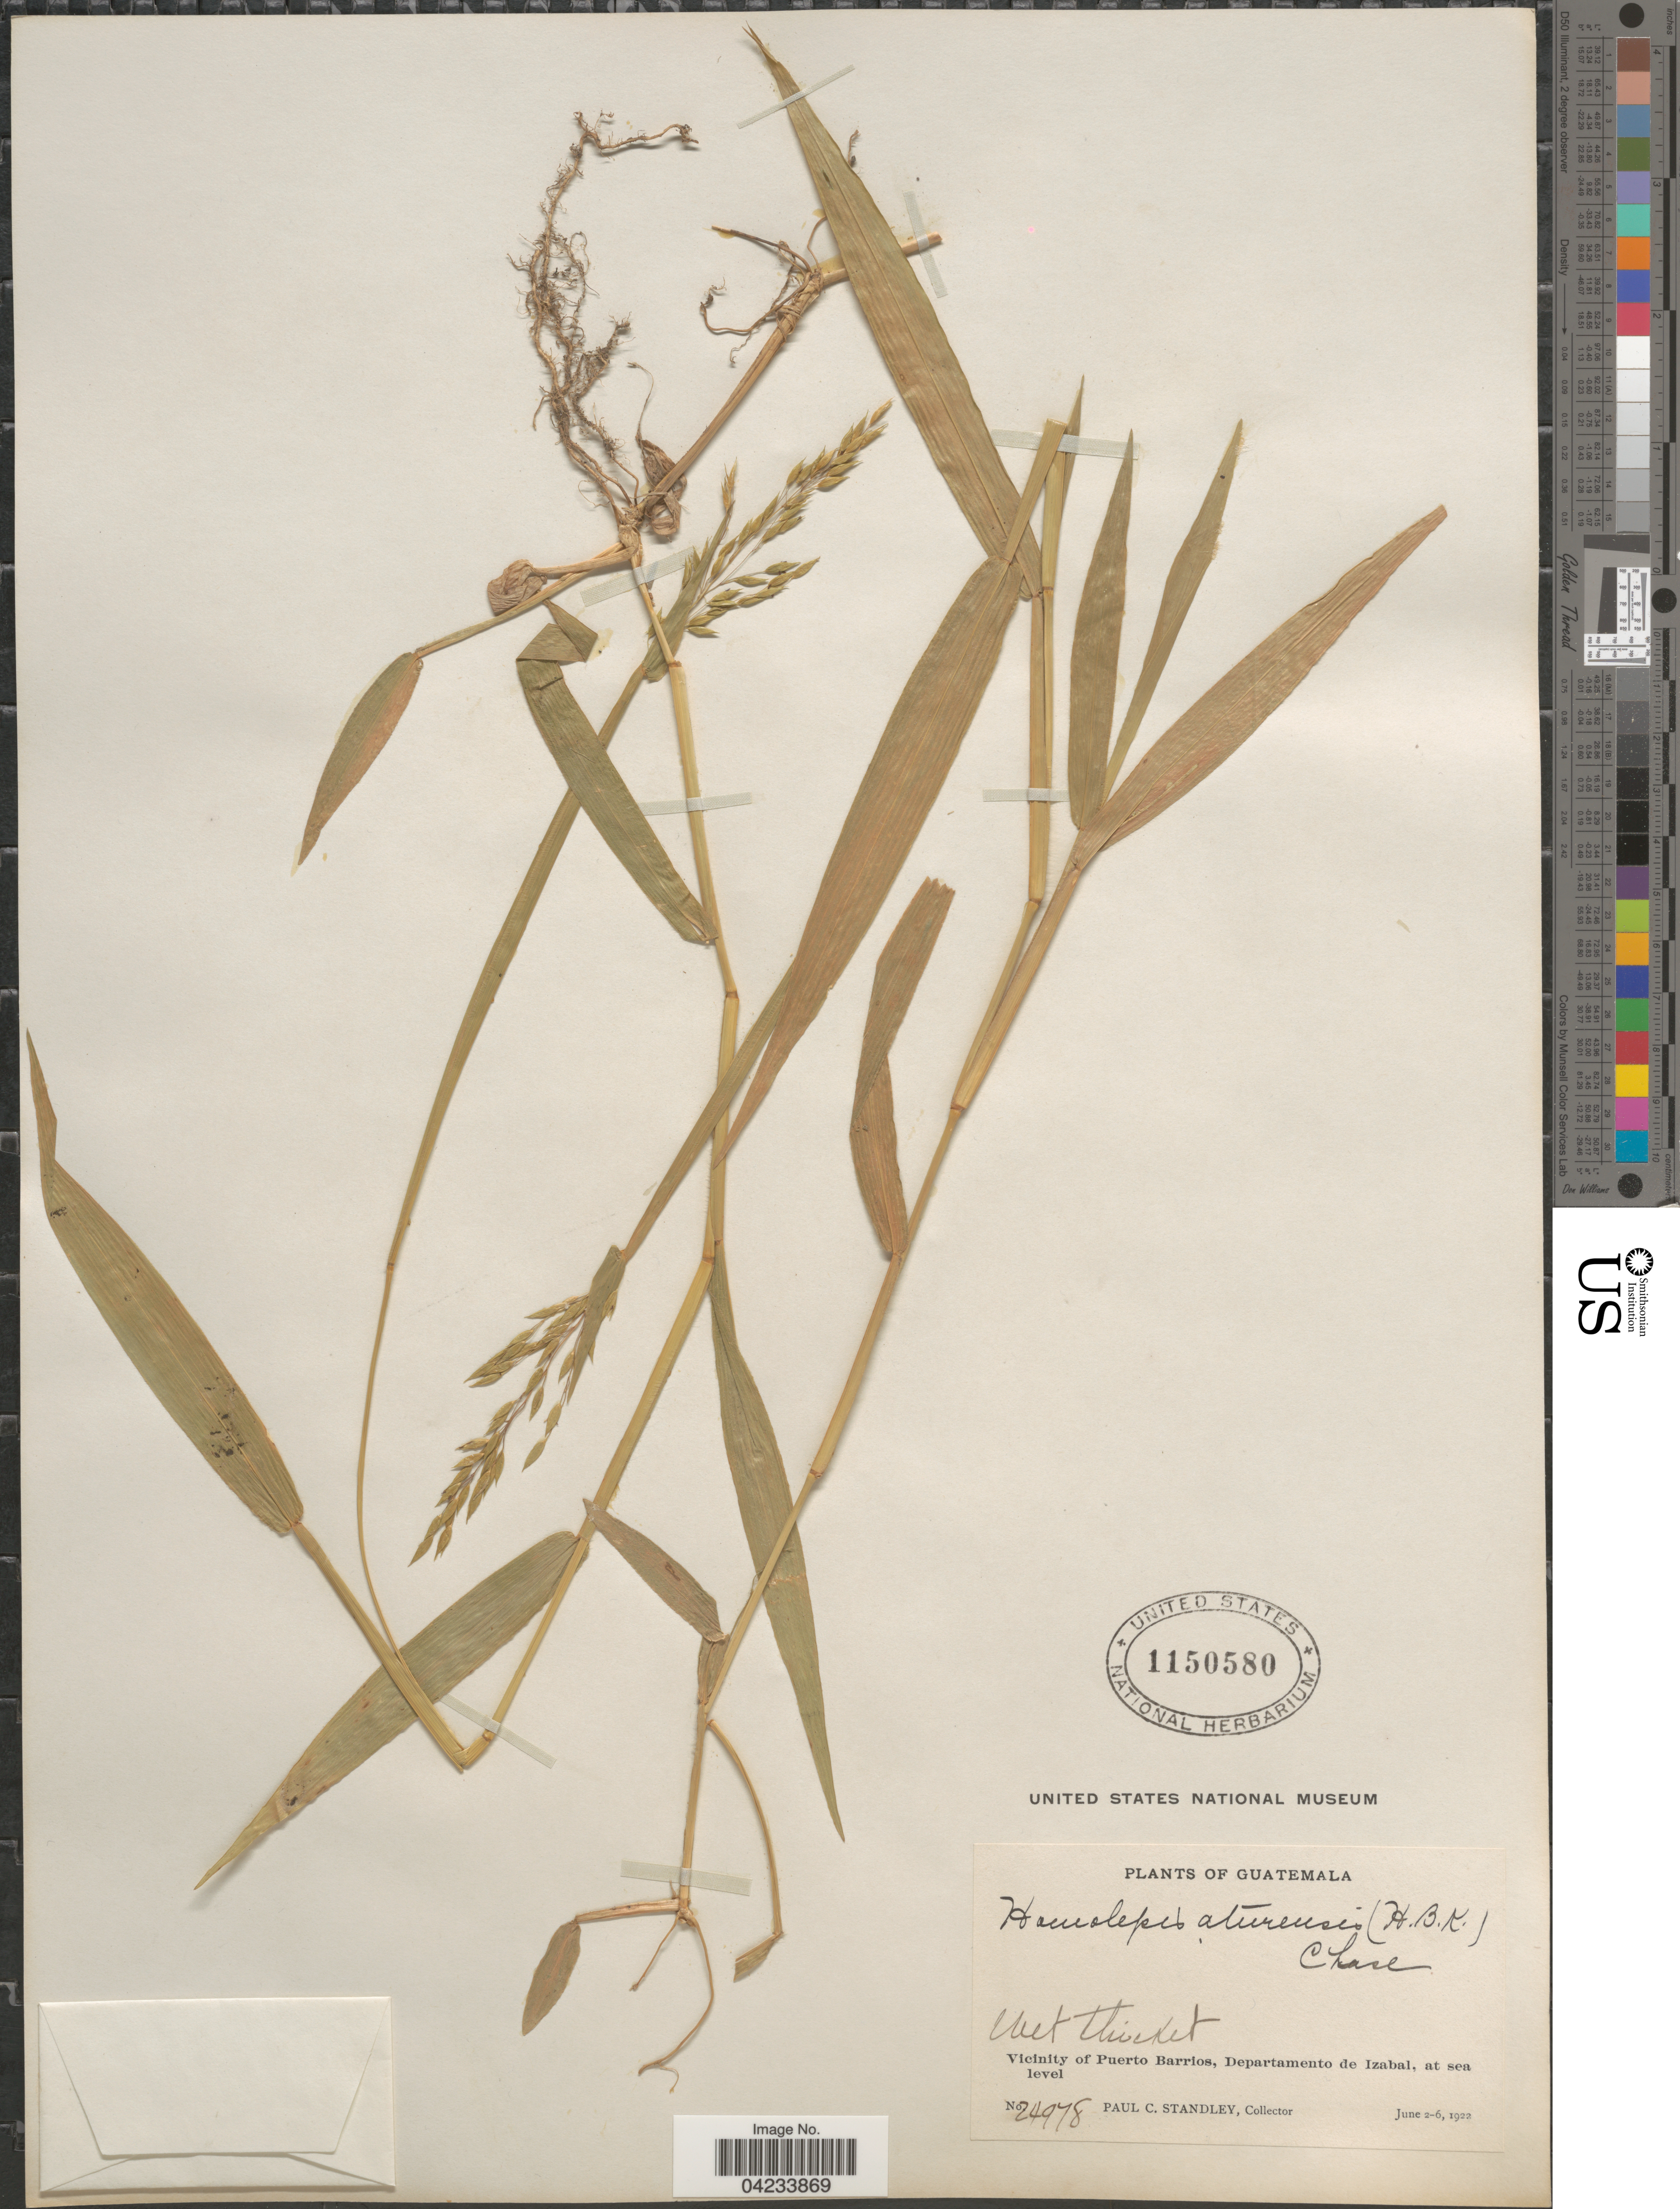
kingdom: Plantae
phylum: Tracheophyta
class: Liliopsida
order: Poales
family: Poaceae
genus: Homolepis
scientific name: Homolepis aturensis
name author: (Kunth) Chase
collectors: P. C. Standley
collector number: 24978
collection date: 1922-06-02/1922-06-06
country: Guatemala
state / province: Izabal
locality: Vicinity of Puerto Barrios, Departamento de Izabal.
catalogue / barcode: US 1150580